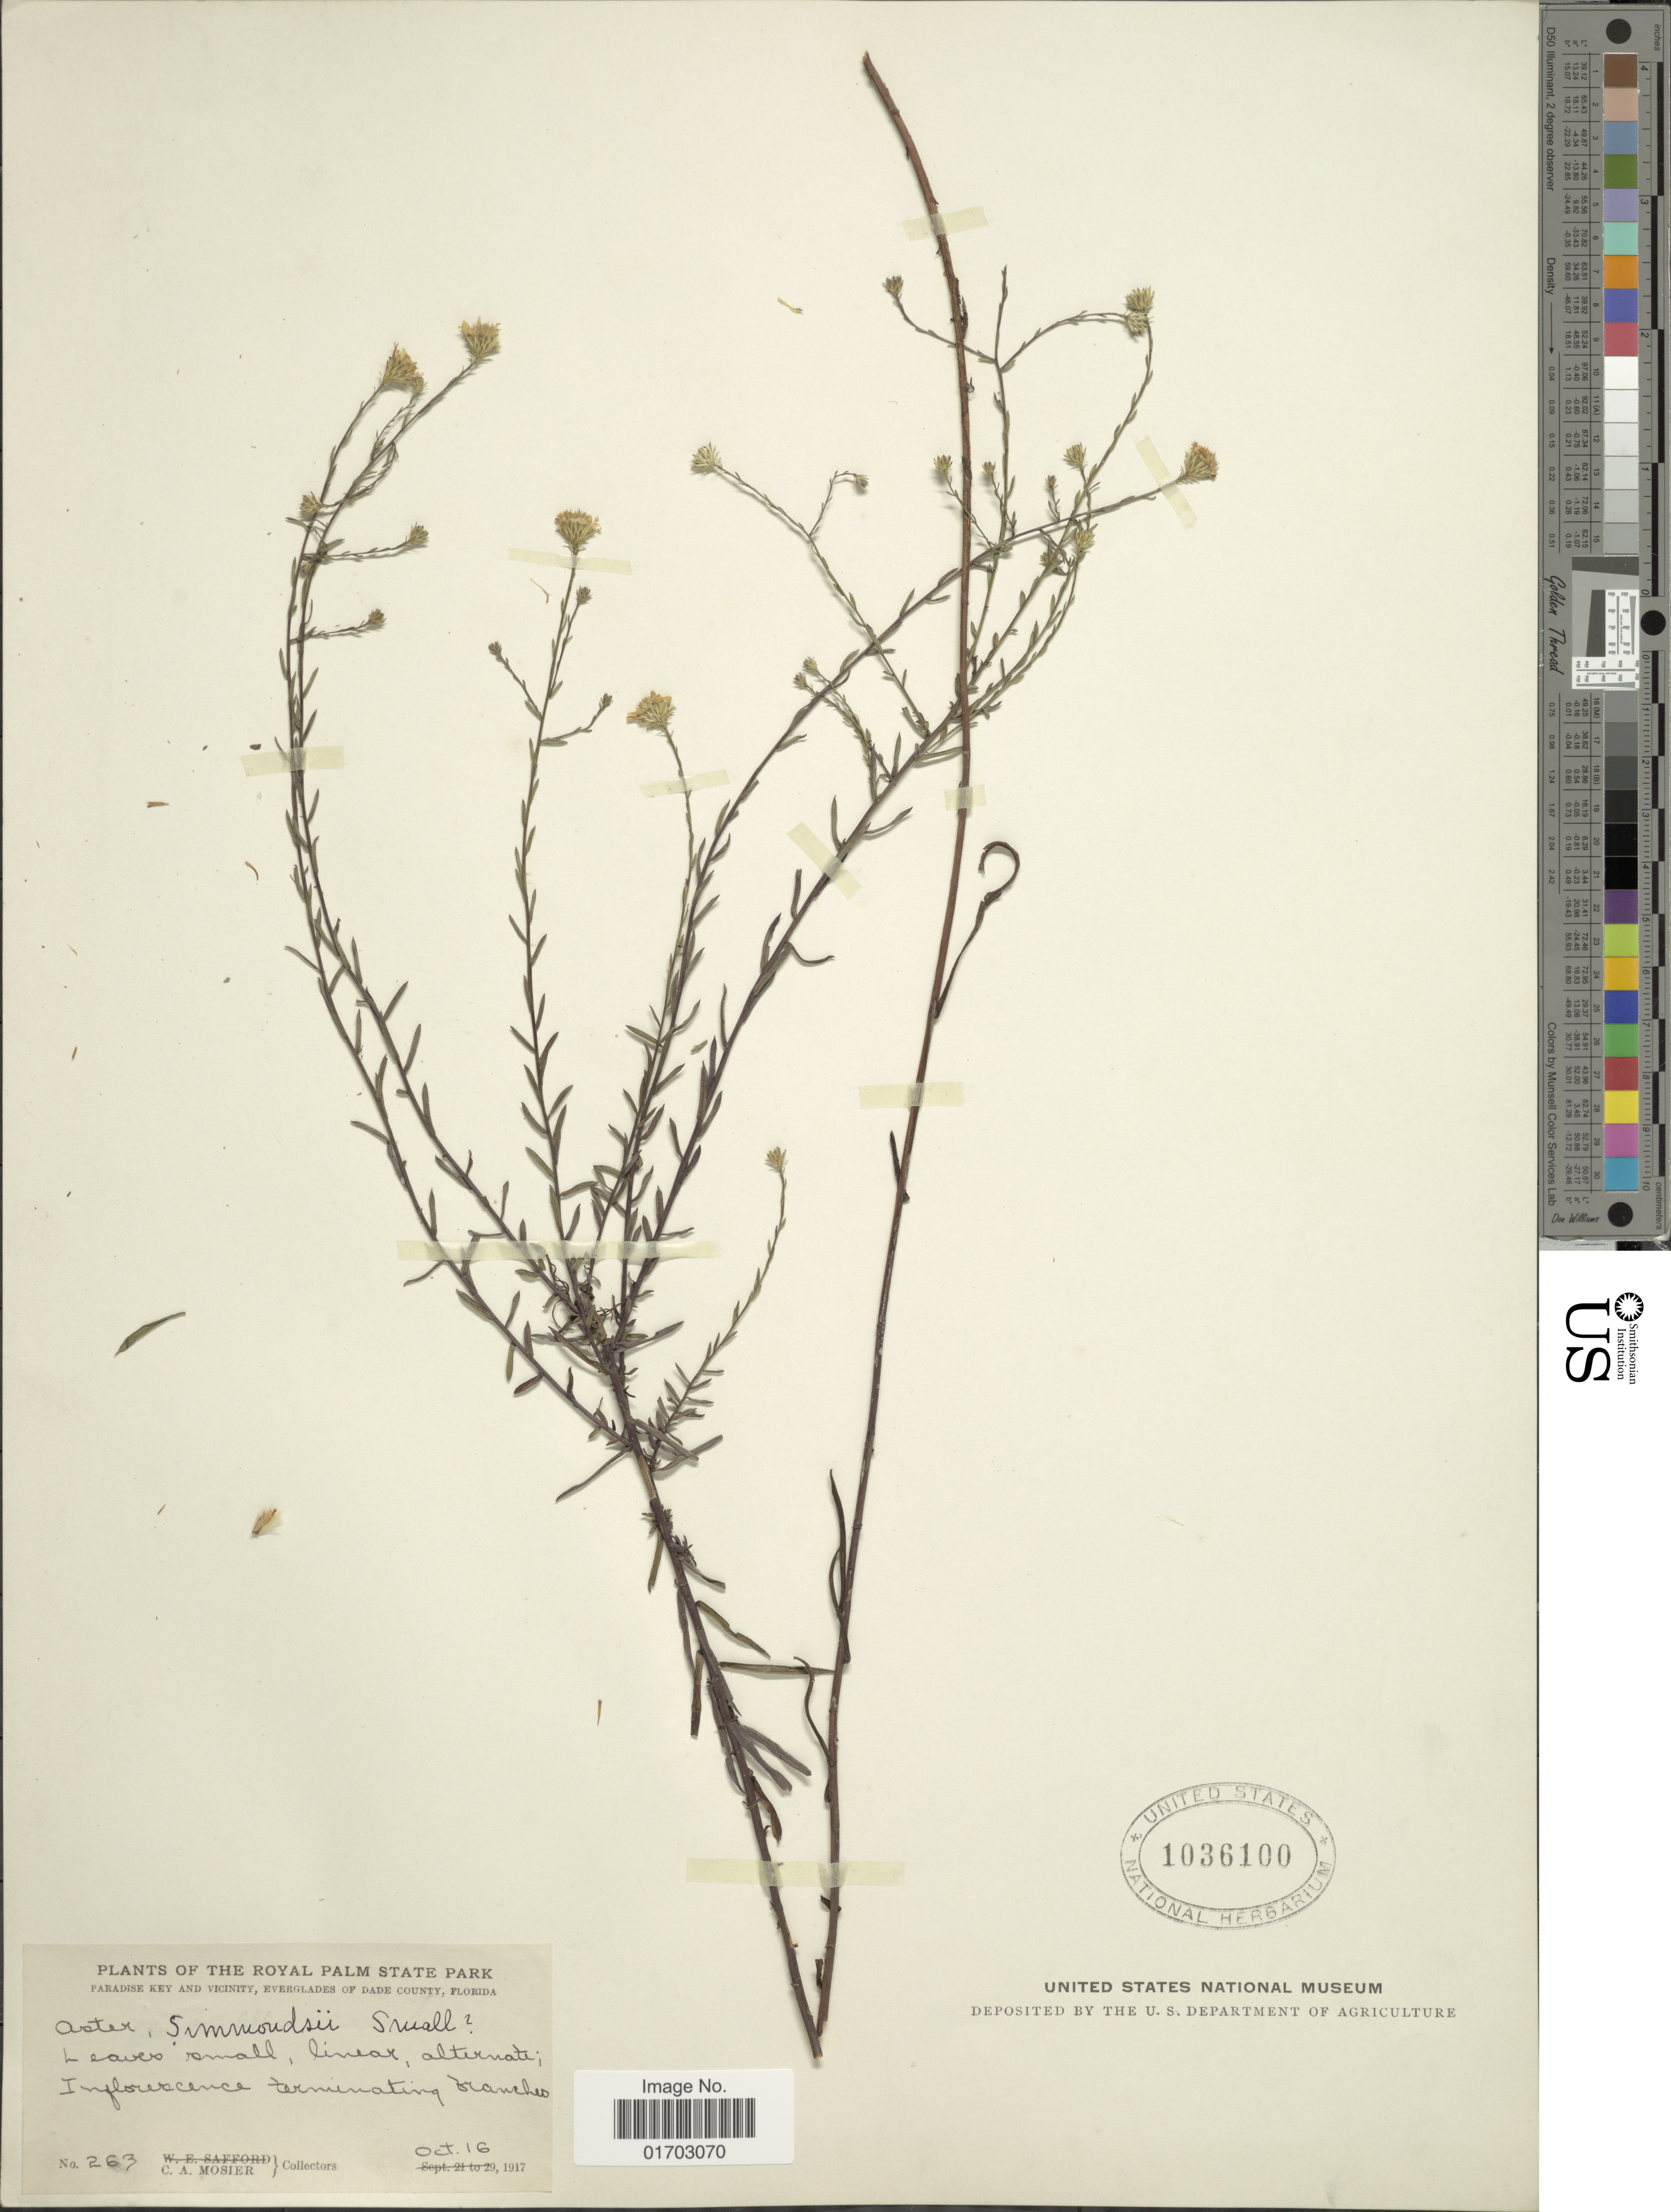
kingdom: Plantae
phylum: Tracheophyta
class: Magnoliopsida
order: Asterales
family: Asteraceae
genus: Symphyotrichum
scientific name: Symphyotrichum simmondsii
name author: (Small) G.L. Nesom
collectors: C. A. Mosier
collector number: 263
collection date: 1927-10-16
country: United States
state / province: Florida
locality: The Royal Palm State Park, Paradis Key and Vicinity, Everglades of Dade County.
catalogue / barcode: US 1036100